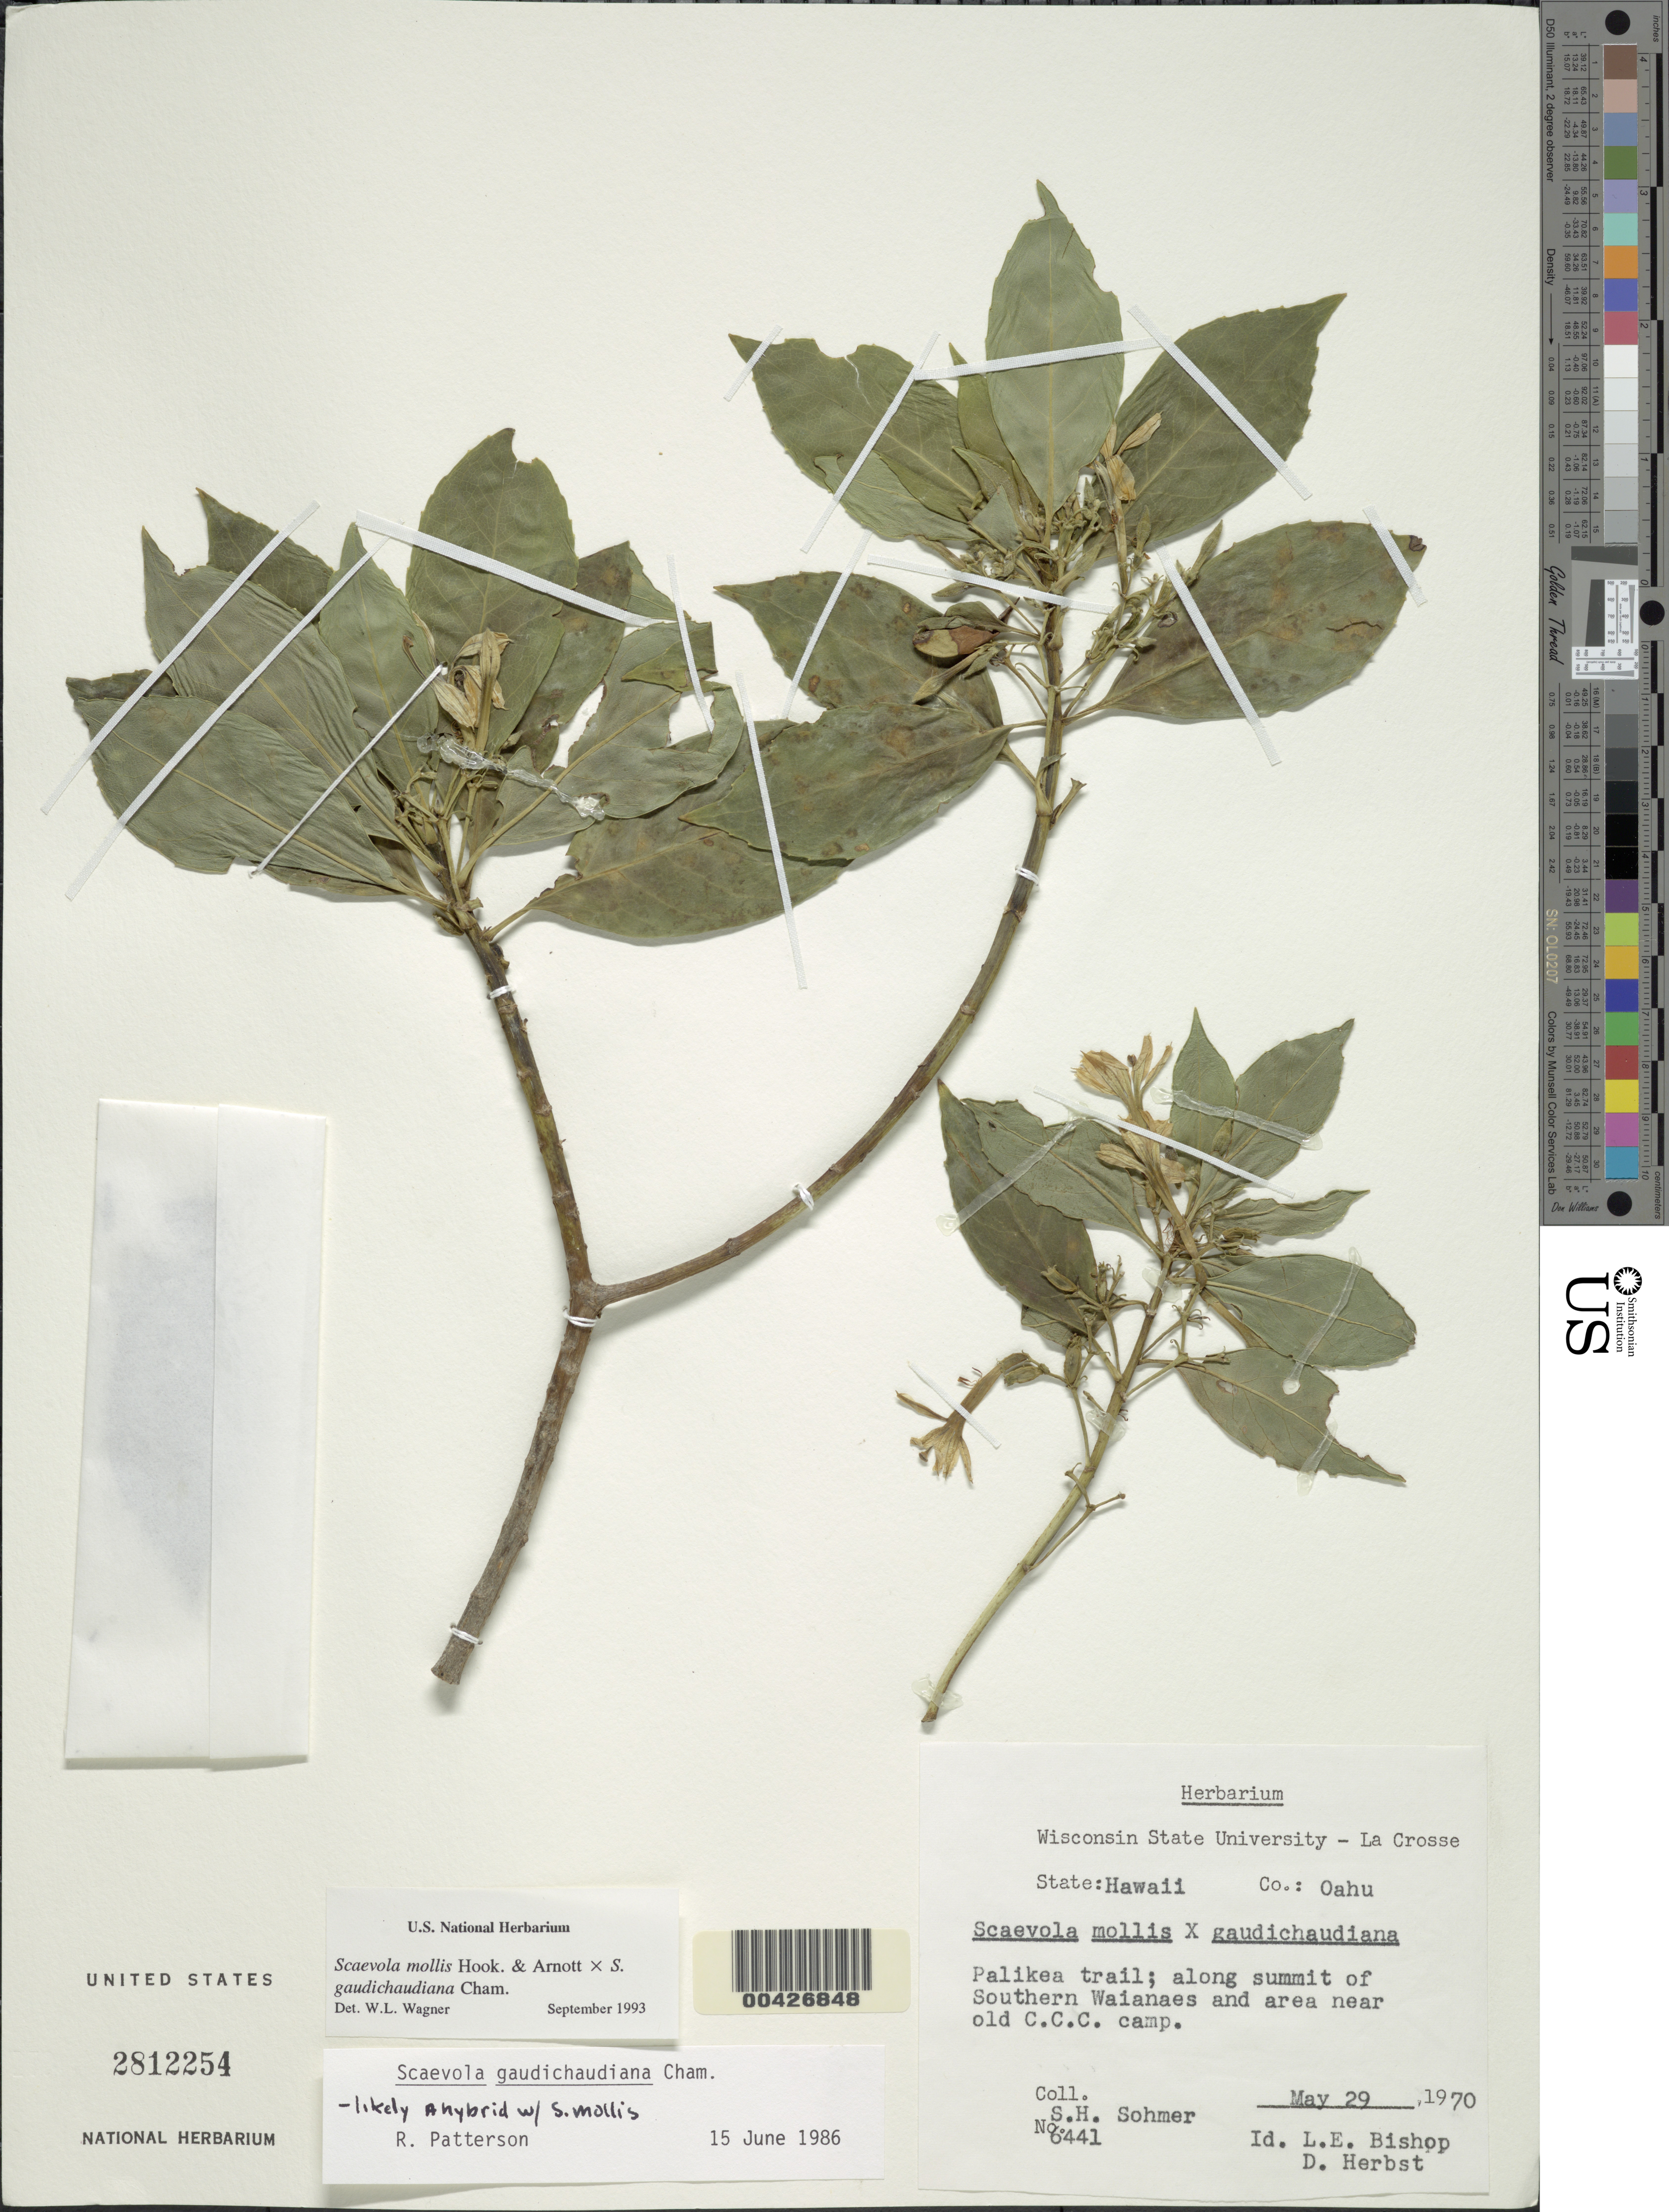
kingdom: Plantae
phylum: Tracheophyta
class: Magnoliopsida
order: Asterales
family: Goodeniaceae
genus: Scaevola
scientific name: Scaevola gaudichaudiana x S. mollis Hook. & Arn.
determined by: Wagner, W. L., (BOT), Smithsonian Institution - National Museum of Natural History (UNITED STATES)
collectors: S. H. Sohmer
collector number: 6441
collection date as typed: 29 May 1970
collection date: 1970-05-29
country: United States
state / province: Hawaii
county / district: Honolulu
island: Oahu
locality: Palikea trail; along summit of Southern Waianaes and area near old C.C.C. camp.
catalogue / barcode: US 2812254